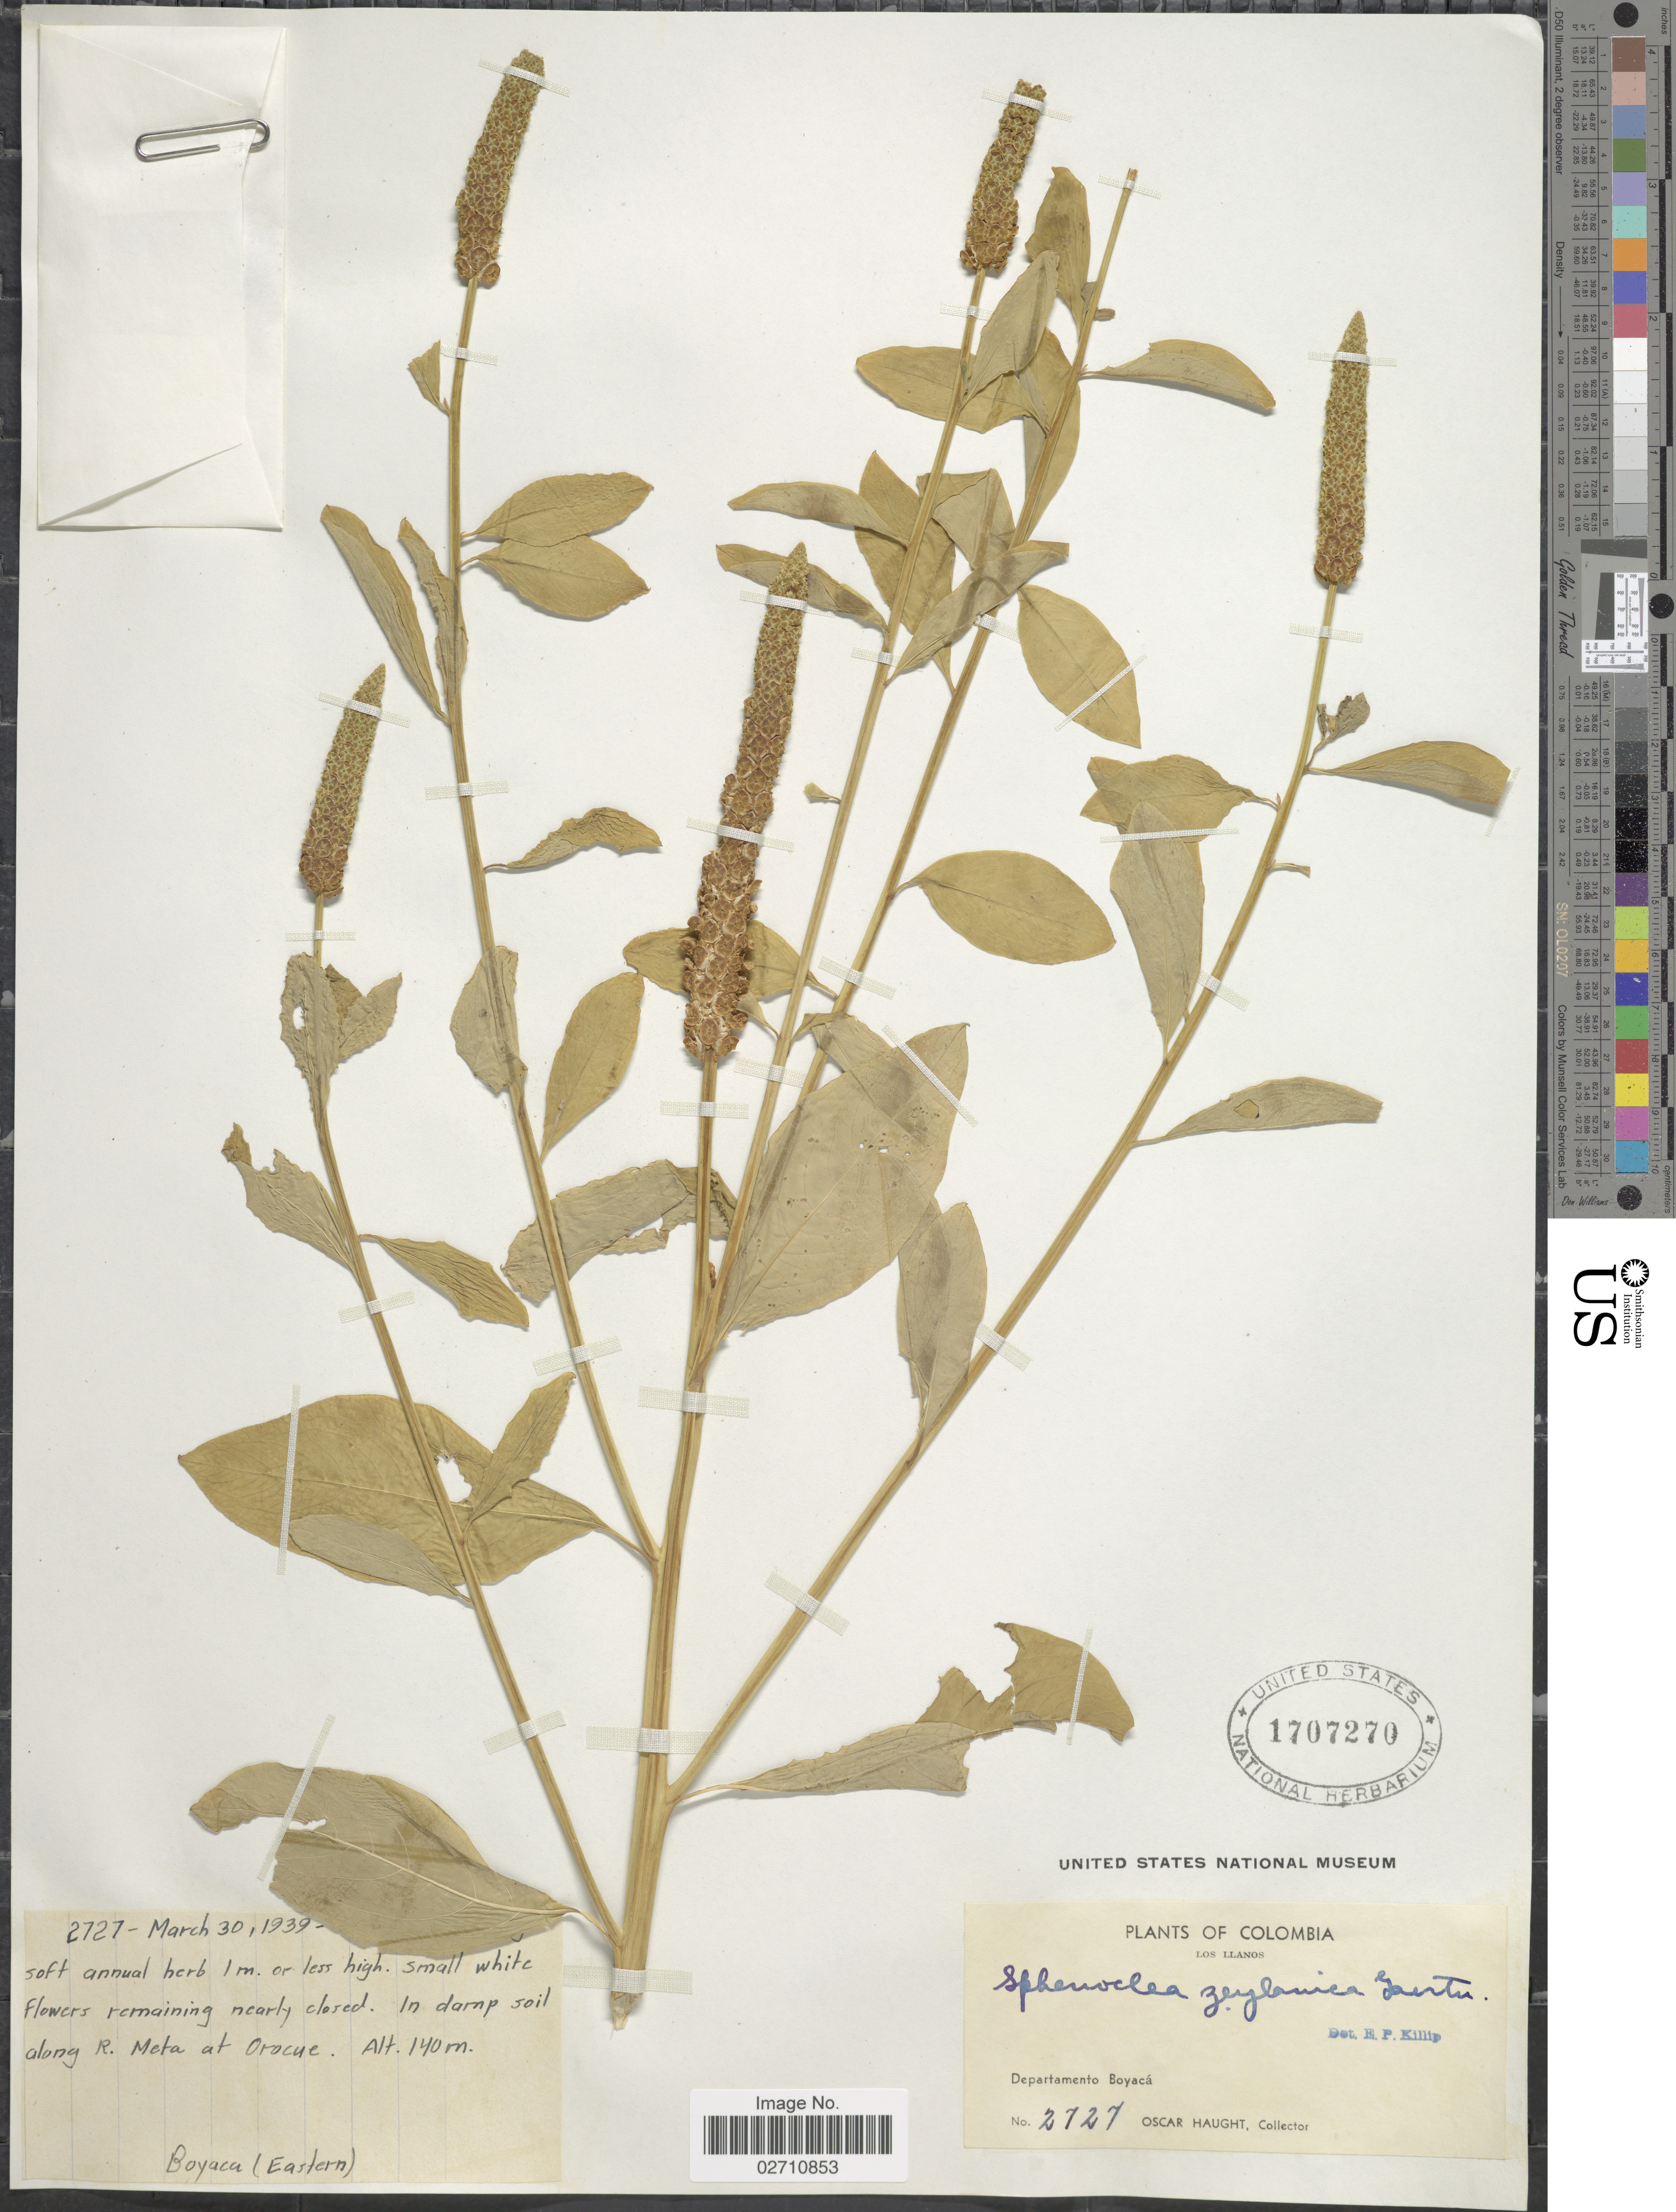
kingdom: Plantae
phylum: Tracheophyta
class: Magnoliopsida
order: Solanales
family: Sphenocleaceae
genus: Sphenoclea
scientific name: Sphenoclea zeylanica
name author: Gaertn.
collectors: O. Haught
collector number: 2727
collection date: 1939-03-30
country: Colombia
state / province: Boyacá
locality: Los Llanos. along R. Meta at Orocue. Boyaca (Eastern)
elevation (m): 140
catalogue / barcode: US 1707270